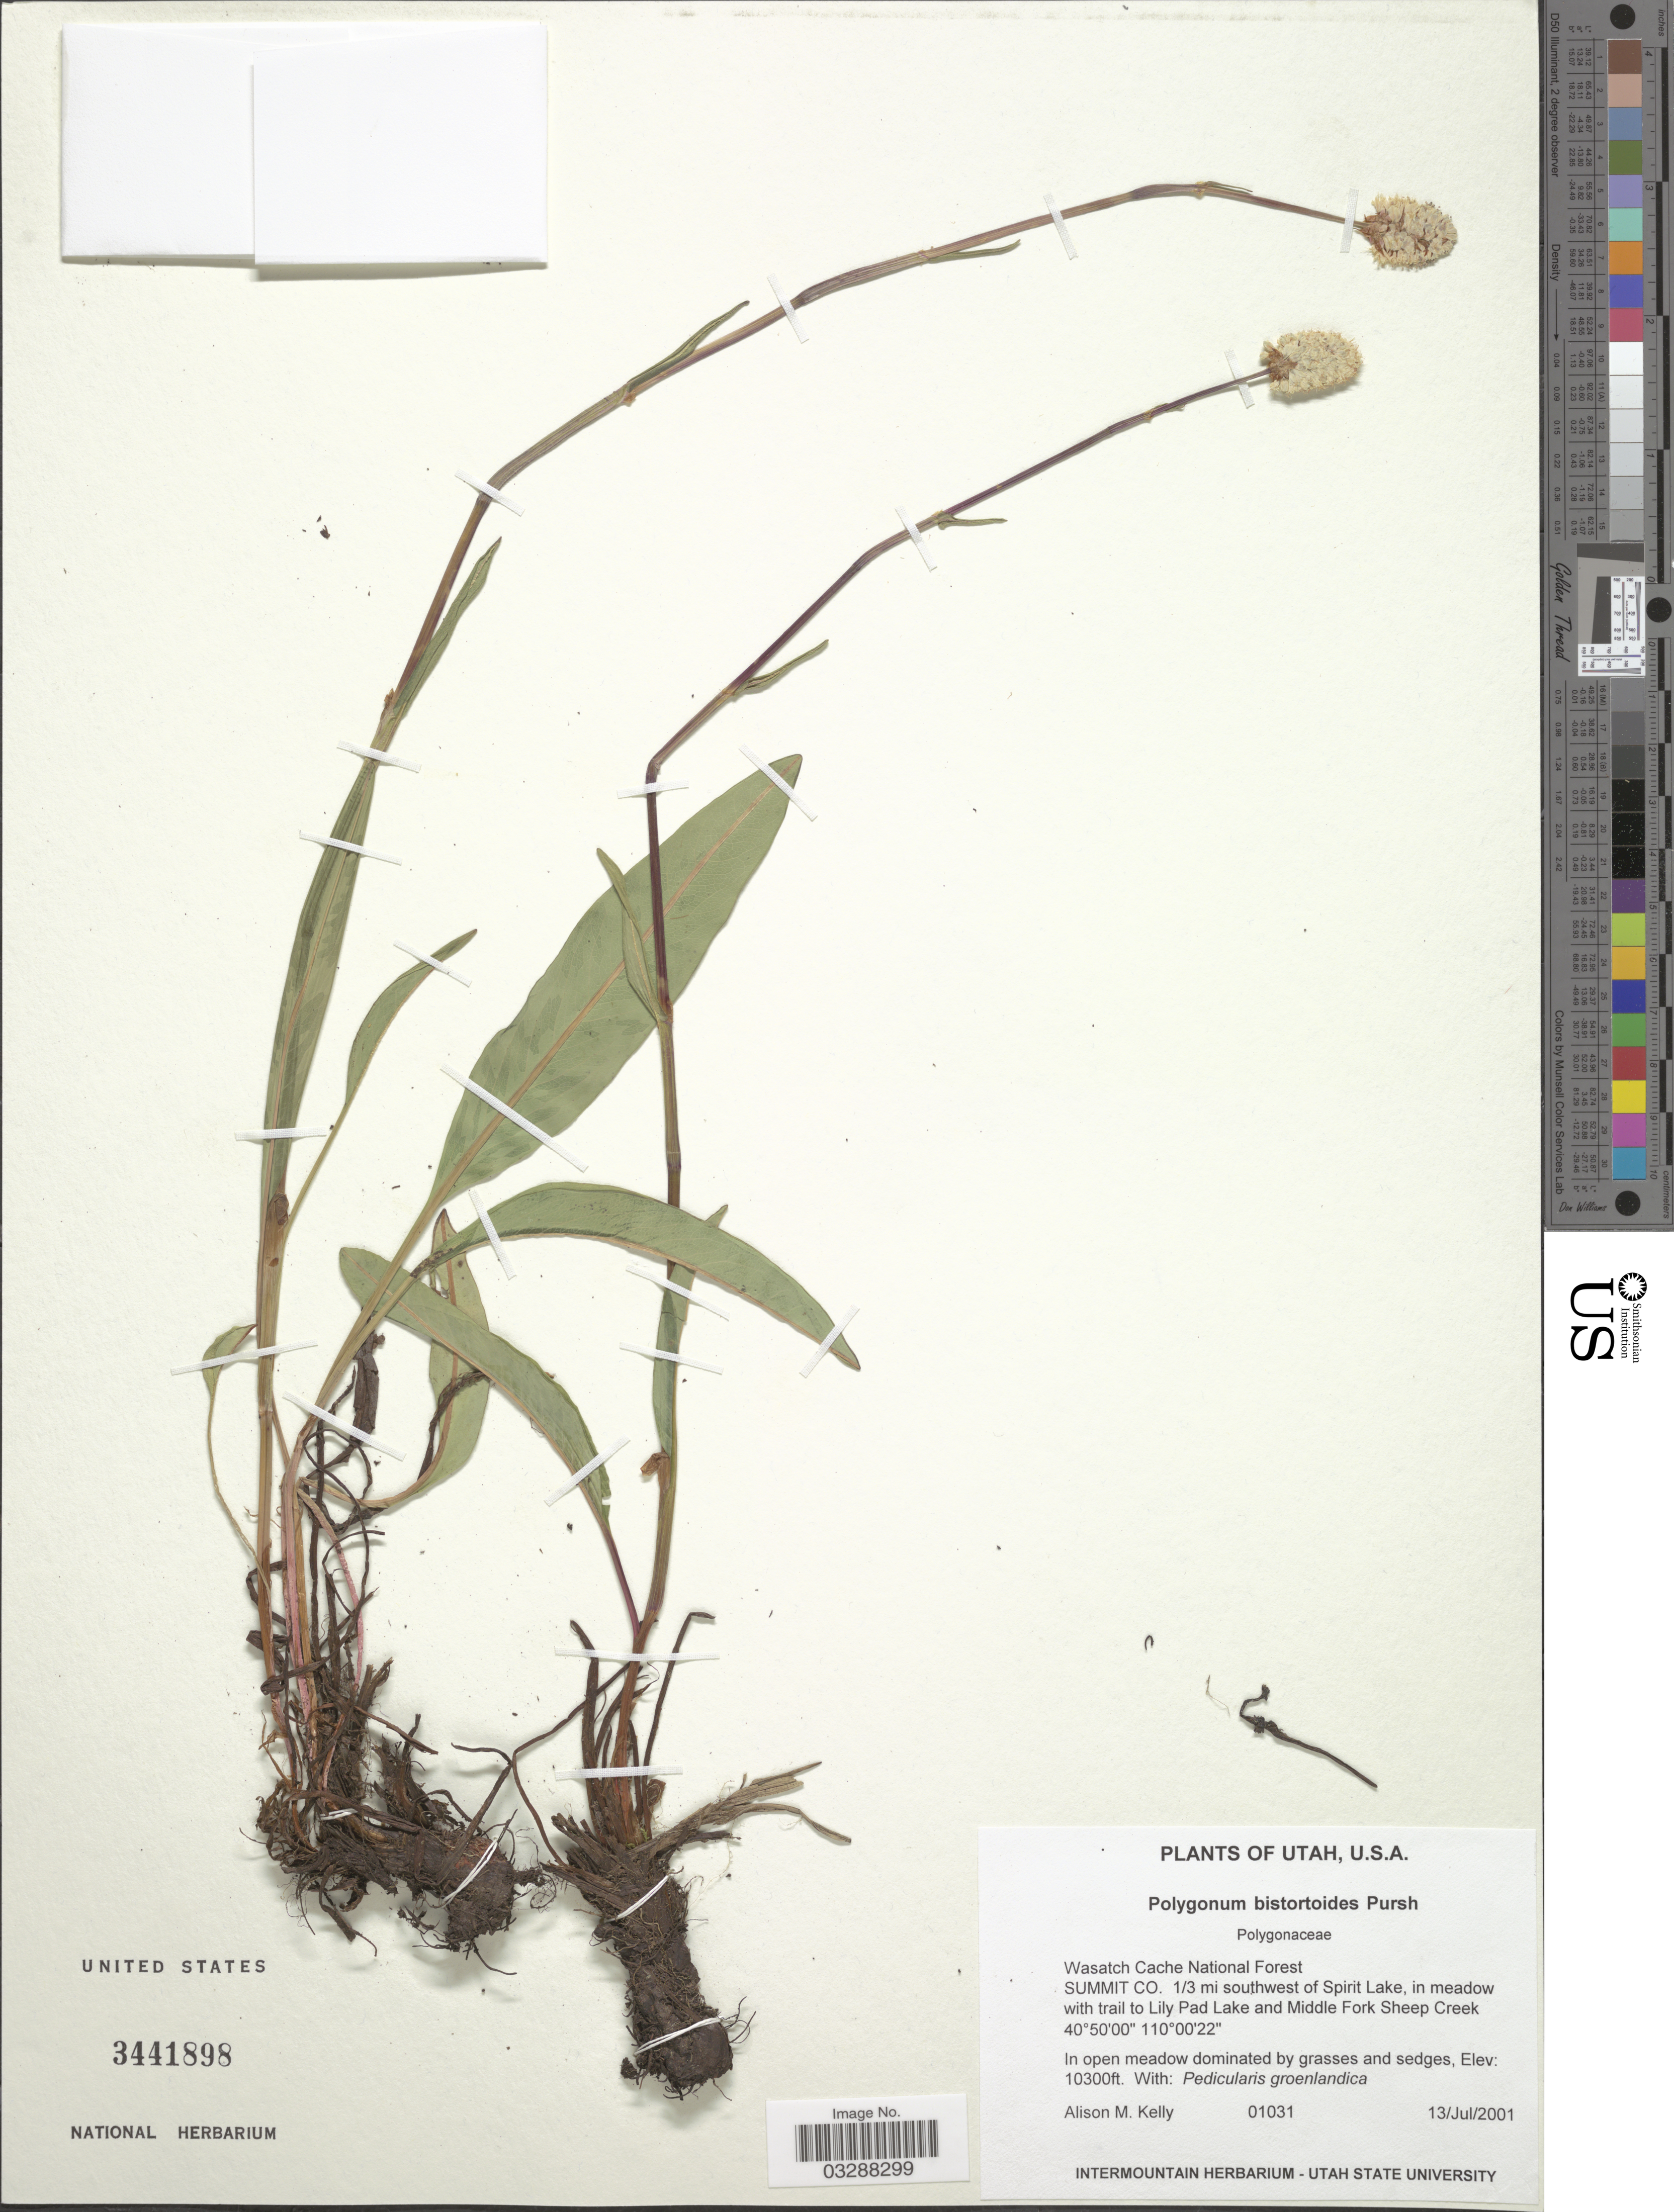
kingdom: Plantae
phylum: Tracheophyta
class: Magnoliopsida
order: Caryophyllales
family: Polygonaceae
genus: Bistorta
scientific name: Bistorta bistortoides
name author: (Pursh) Small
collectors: A. Kelly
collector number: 01031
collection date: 2001-07-13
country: United States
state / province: Utah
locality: Wasatch Cache National Forest, Summit Co. 1/3 mi southwest of Spirit Lake, in meadow with trail to Lily Pad Lake and Middle Fork Sheep Creek.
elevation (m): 3139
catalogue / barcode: US 3441898